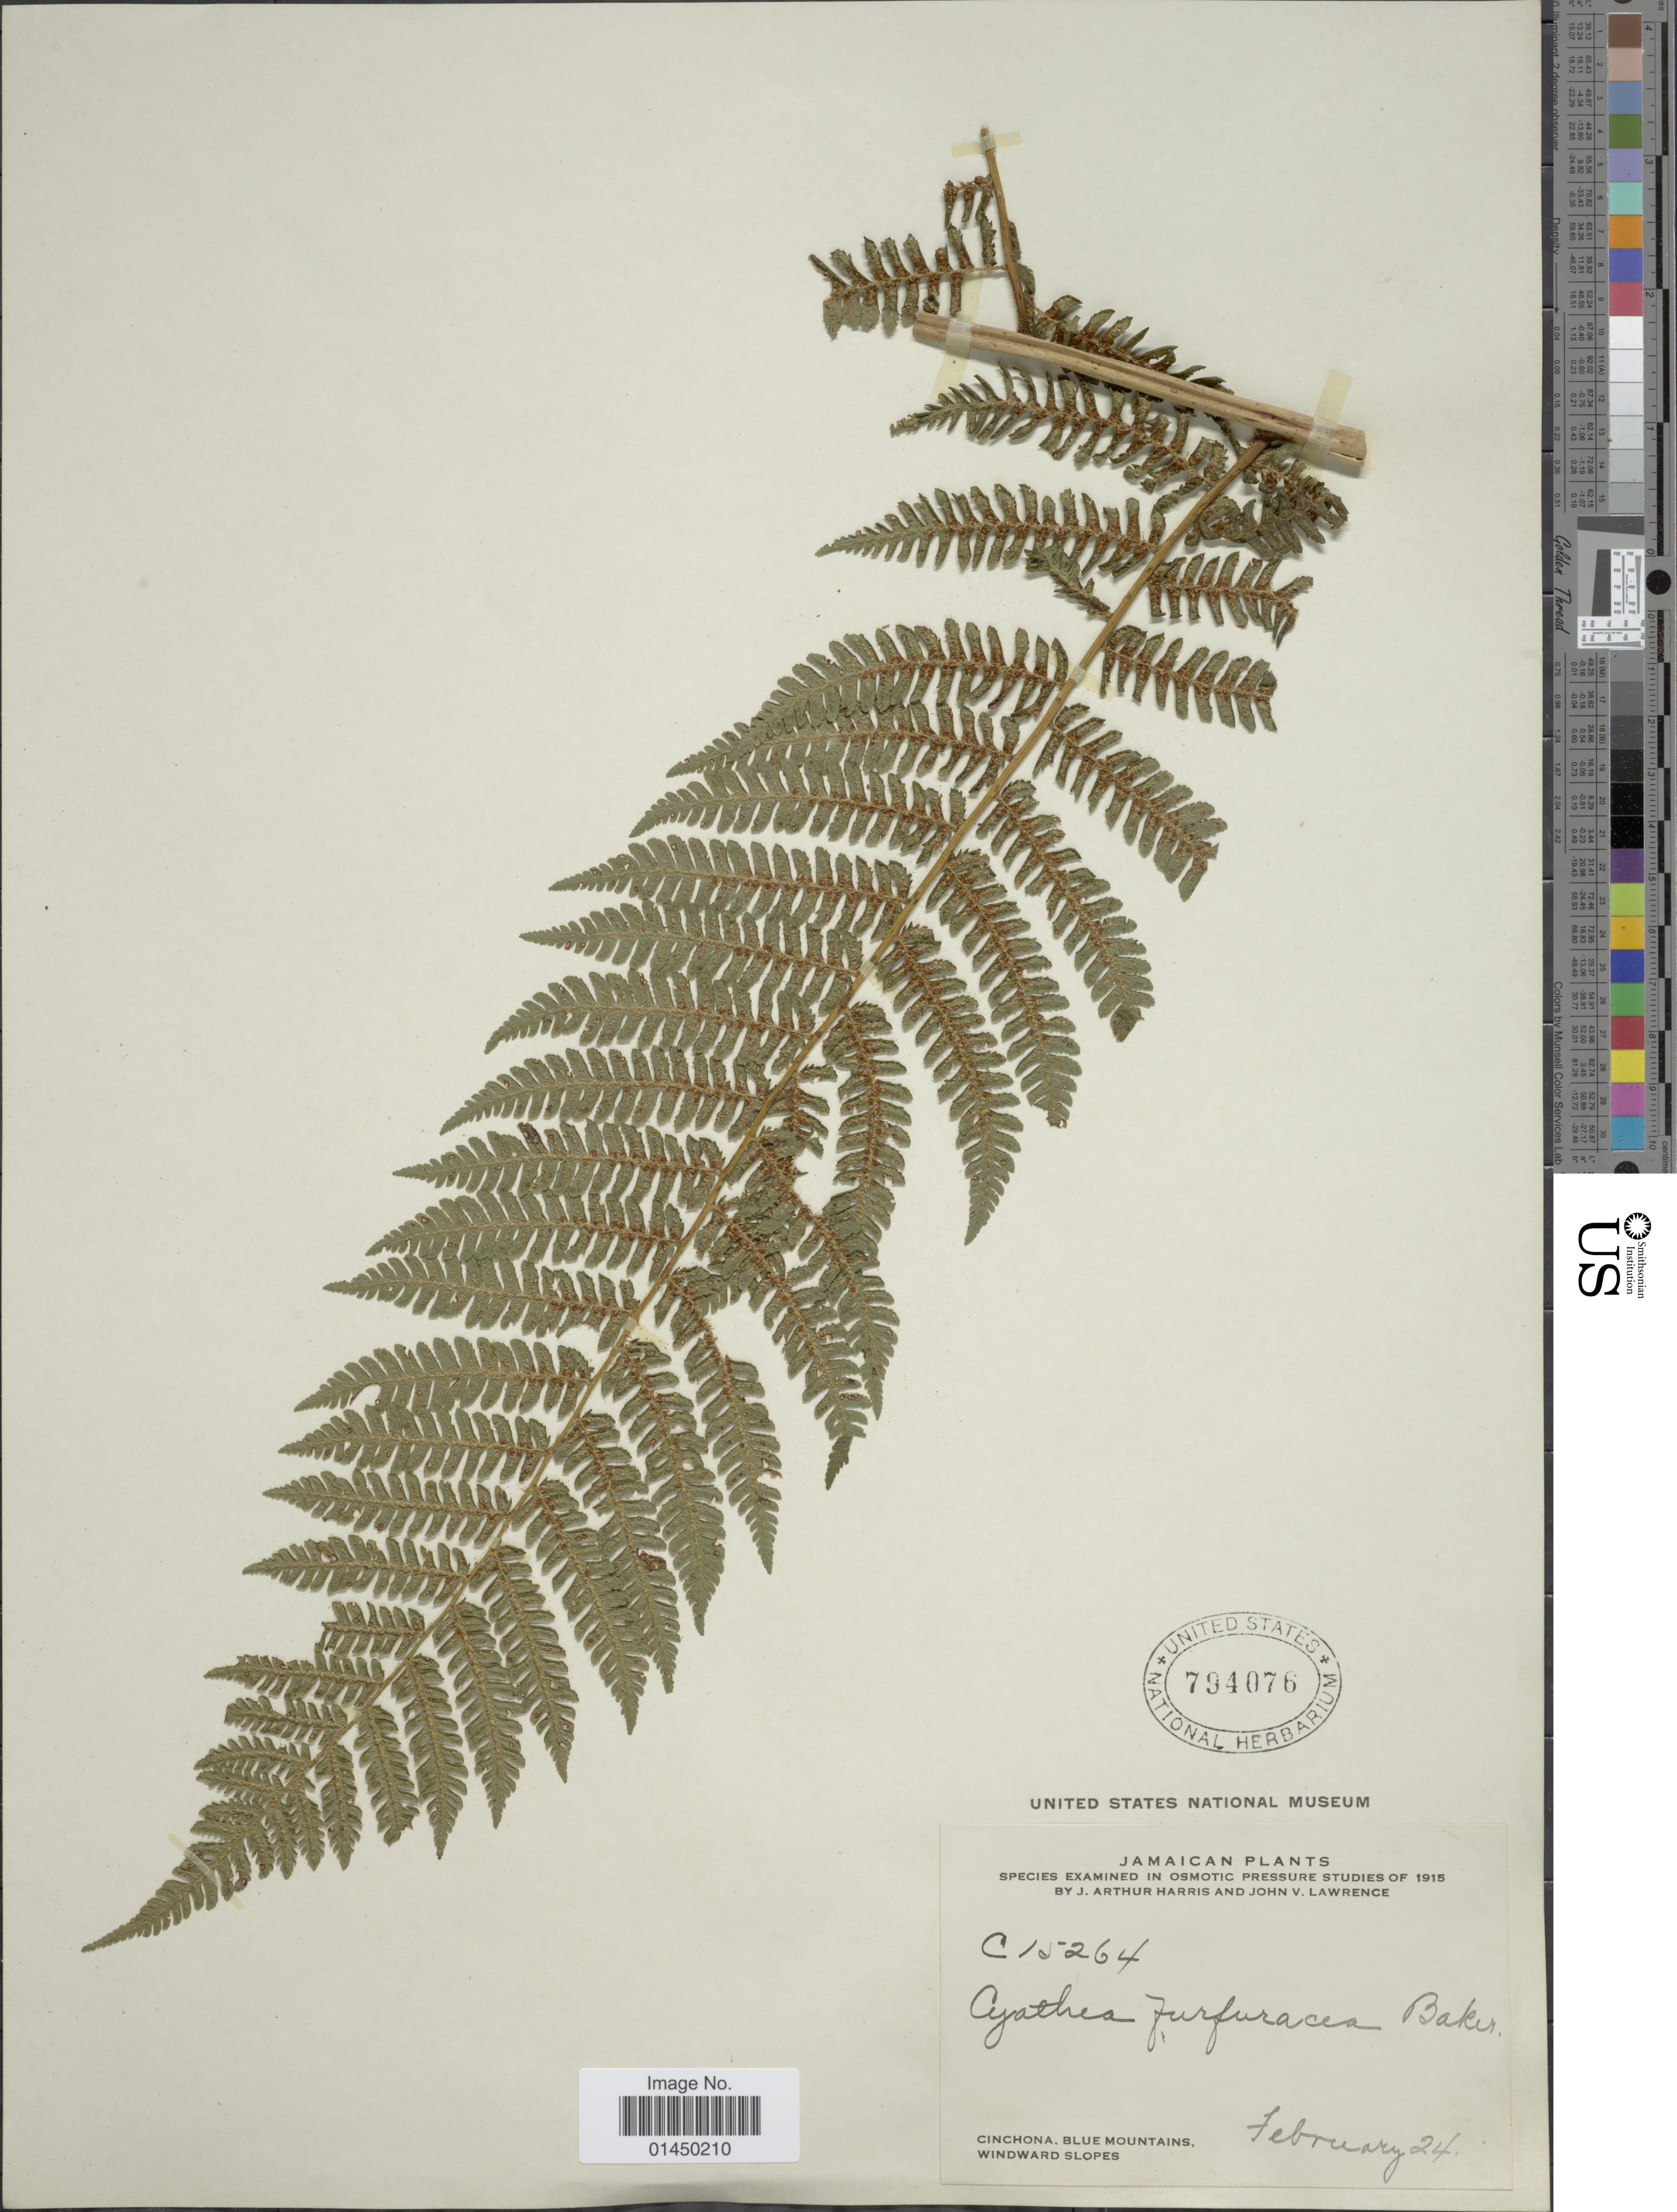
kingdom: Plantae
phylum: Tracheophyta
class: Polypodiopsida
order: Cyatheales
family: Cyatheaceae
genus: Cyathea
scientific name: Cyathea furfuracea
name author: Christ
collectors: J. A. Harris & J. Lawrence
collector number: C15264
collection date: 1915-02-24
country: Jamaica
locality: Cinchona, Blue Mountains, Windward Slopes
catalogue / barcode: US 794076